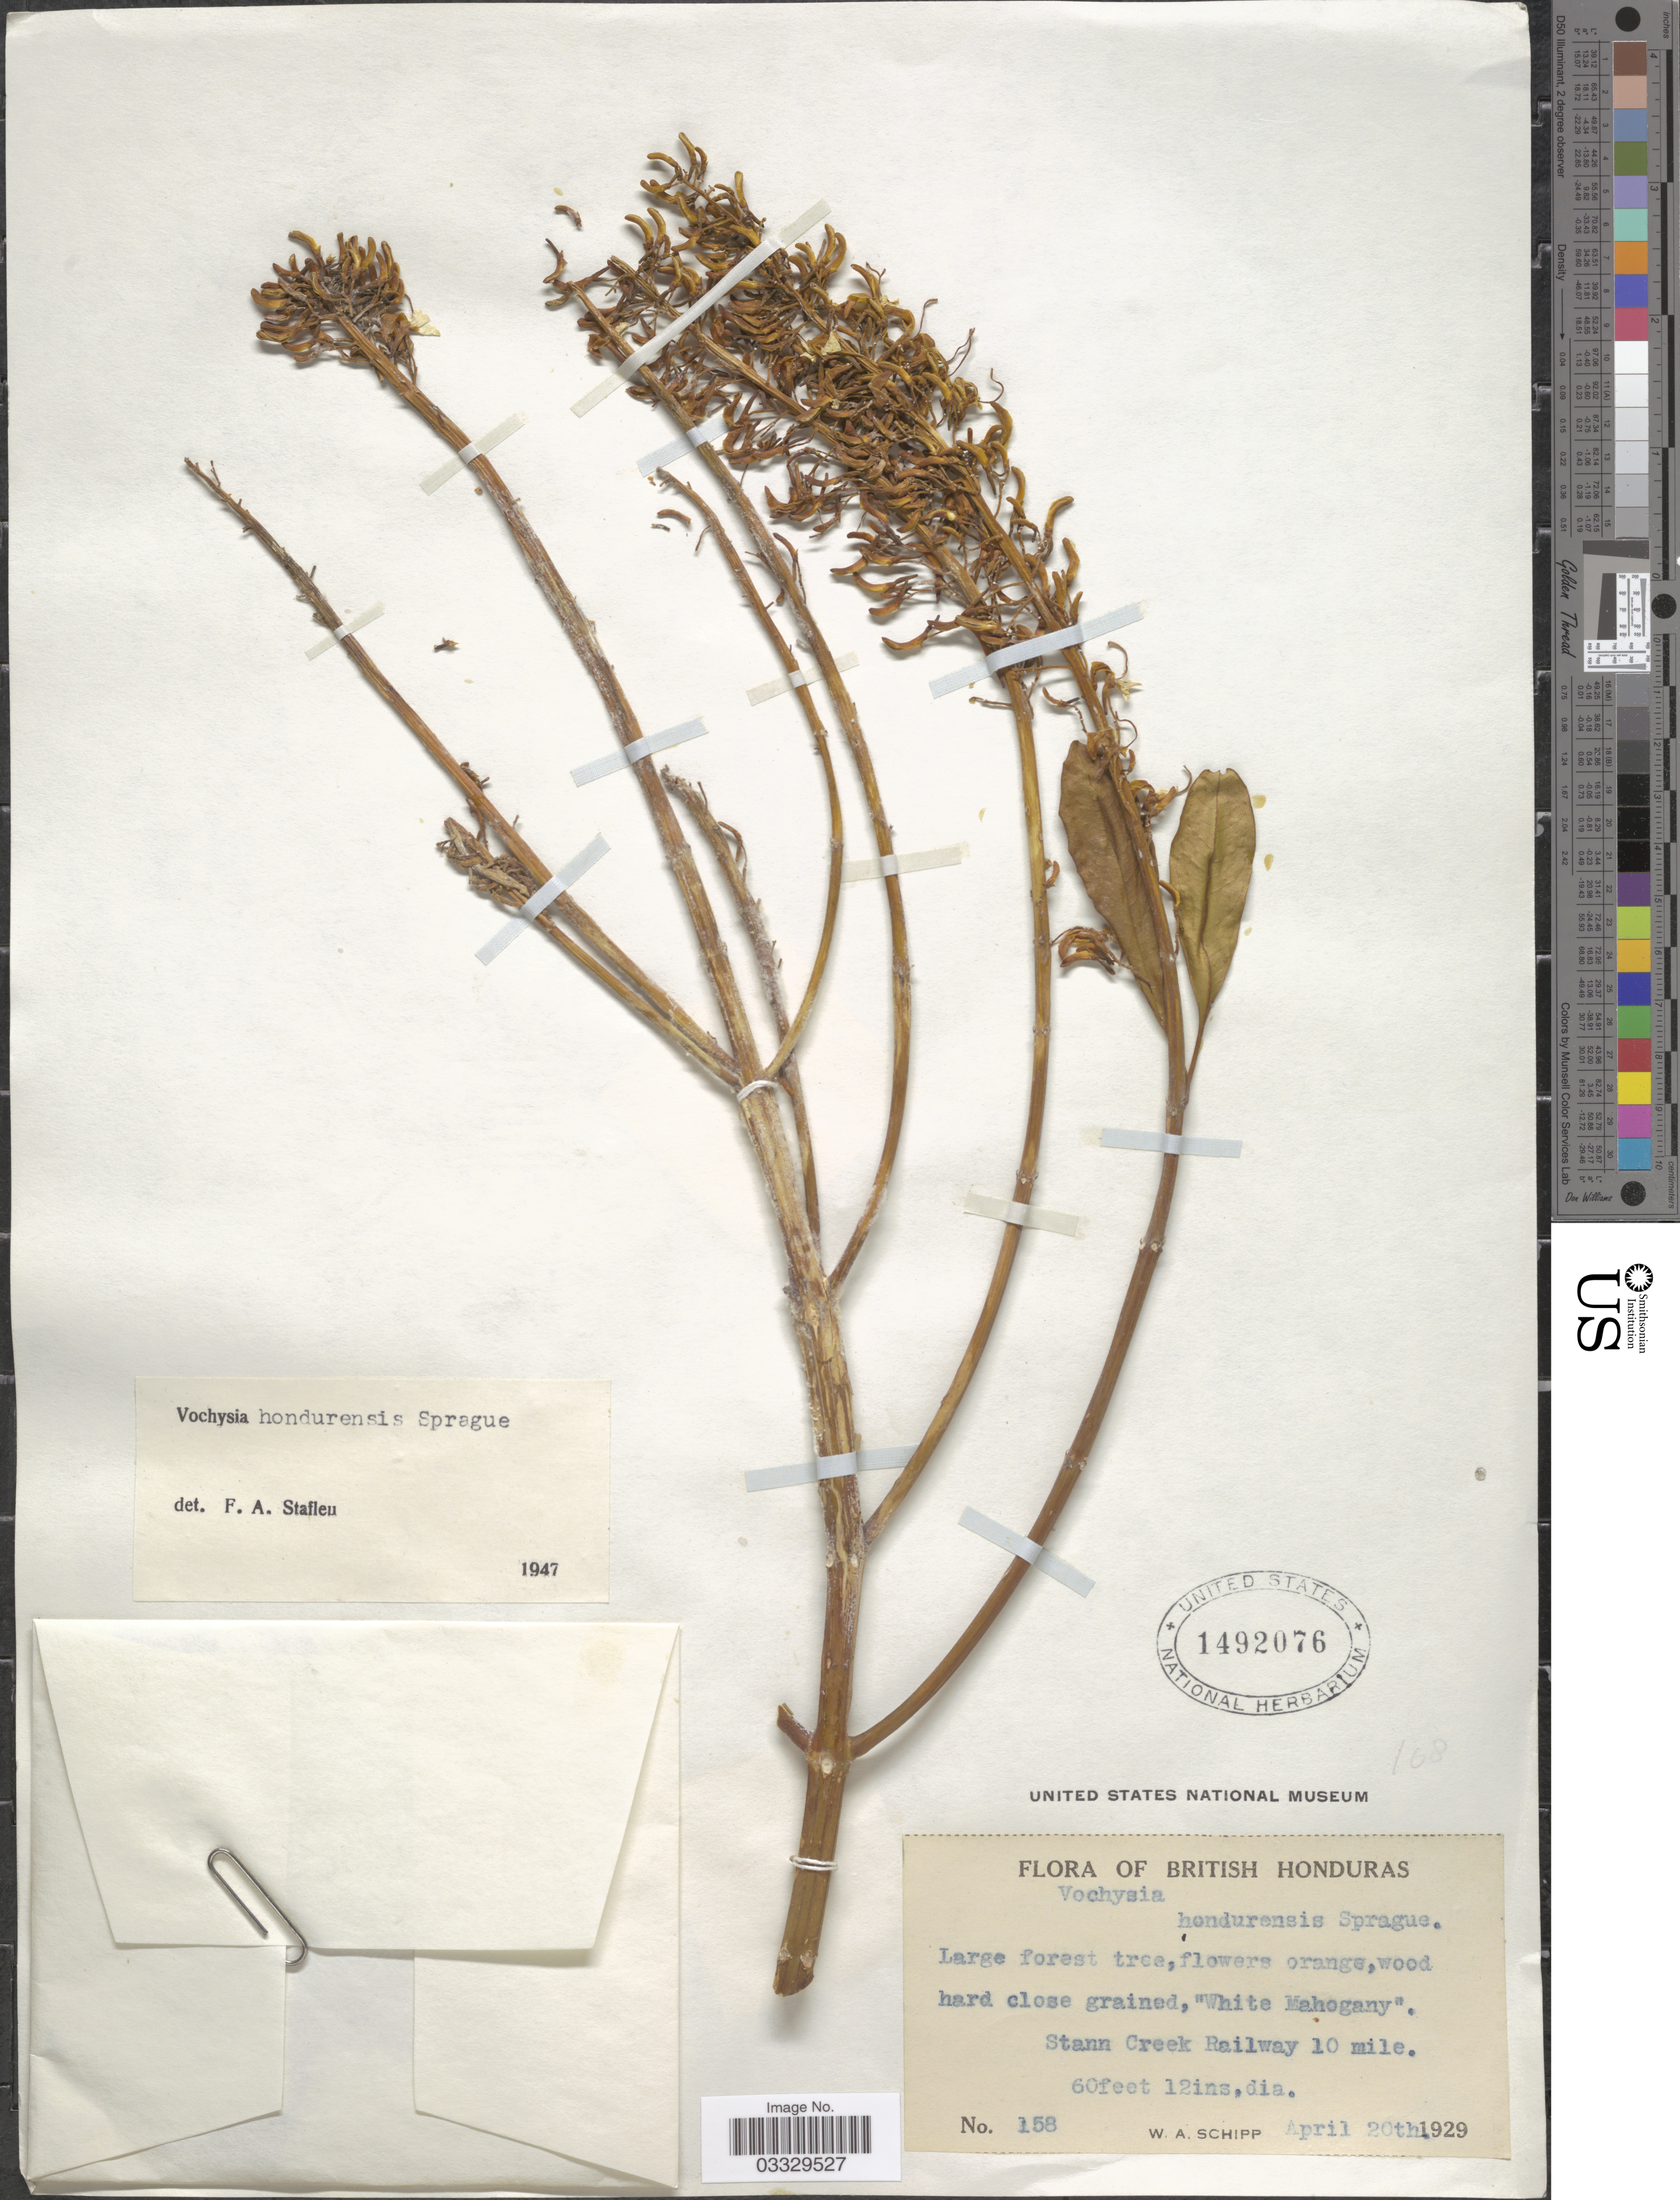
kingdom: Plantae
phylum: Tracheophyta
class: Magnoliopsida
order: Myrtales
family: Vochysiaceae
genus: Vochysia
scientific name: Vochysia hondurensis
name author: Sprague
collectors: W. Schipp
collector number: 158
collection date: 1929-04-20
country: Belize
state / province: Stann Creek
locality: British Honduras. Stann Creek Railway 10 mile.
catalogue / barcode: US 1492076